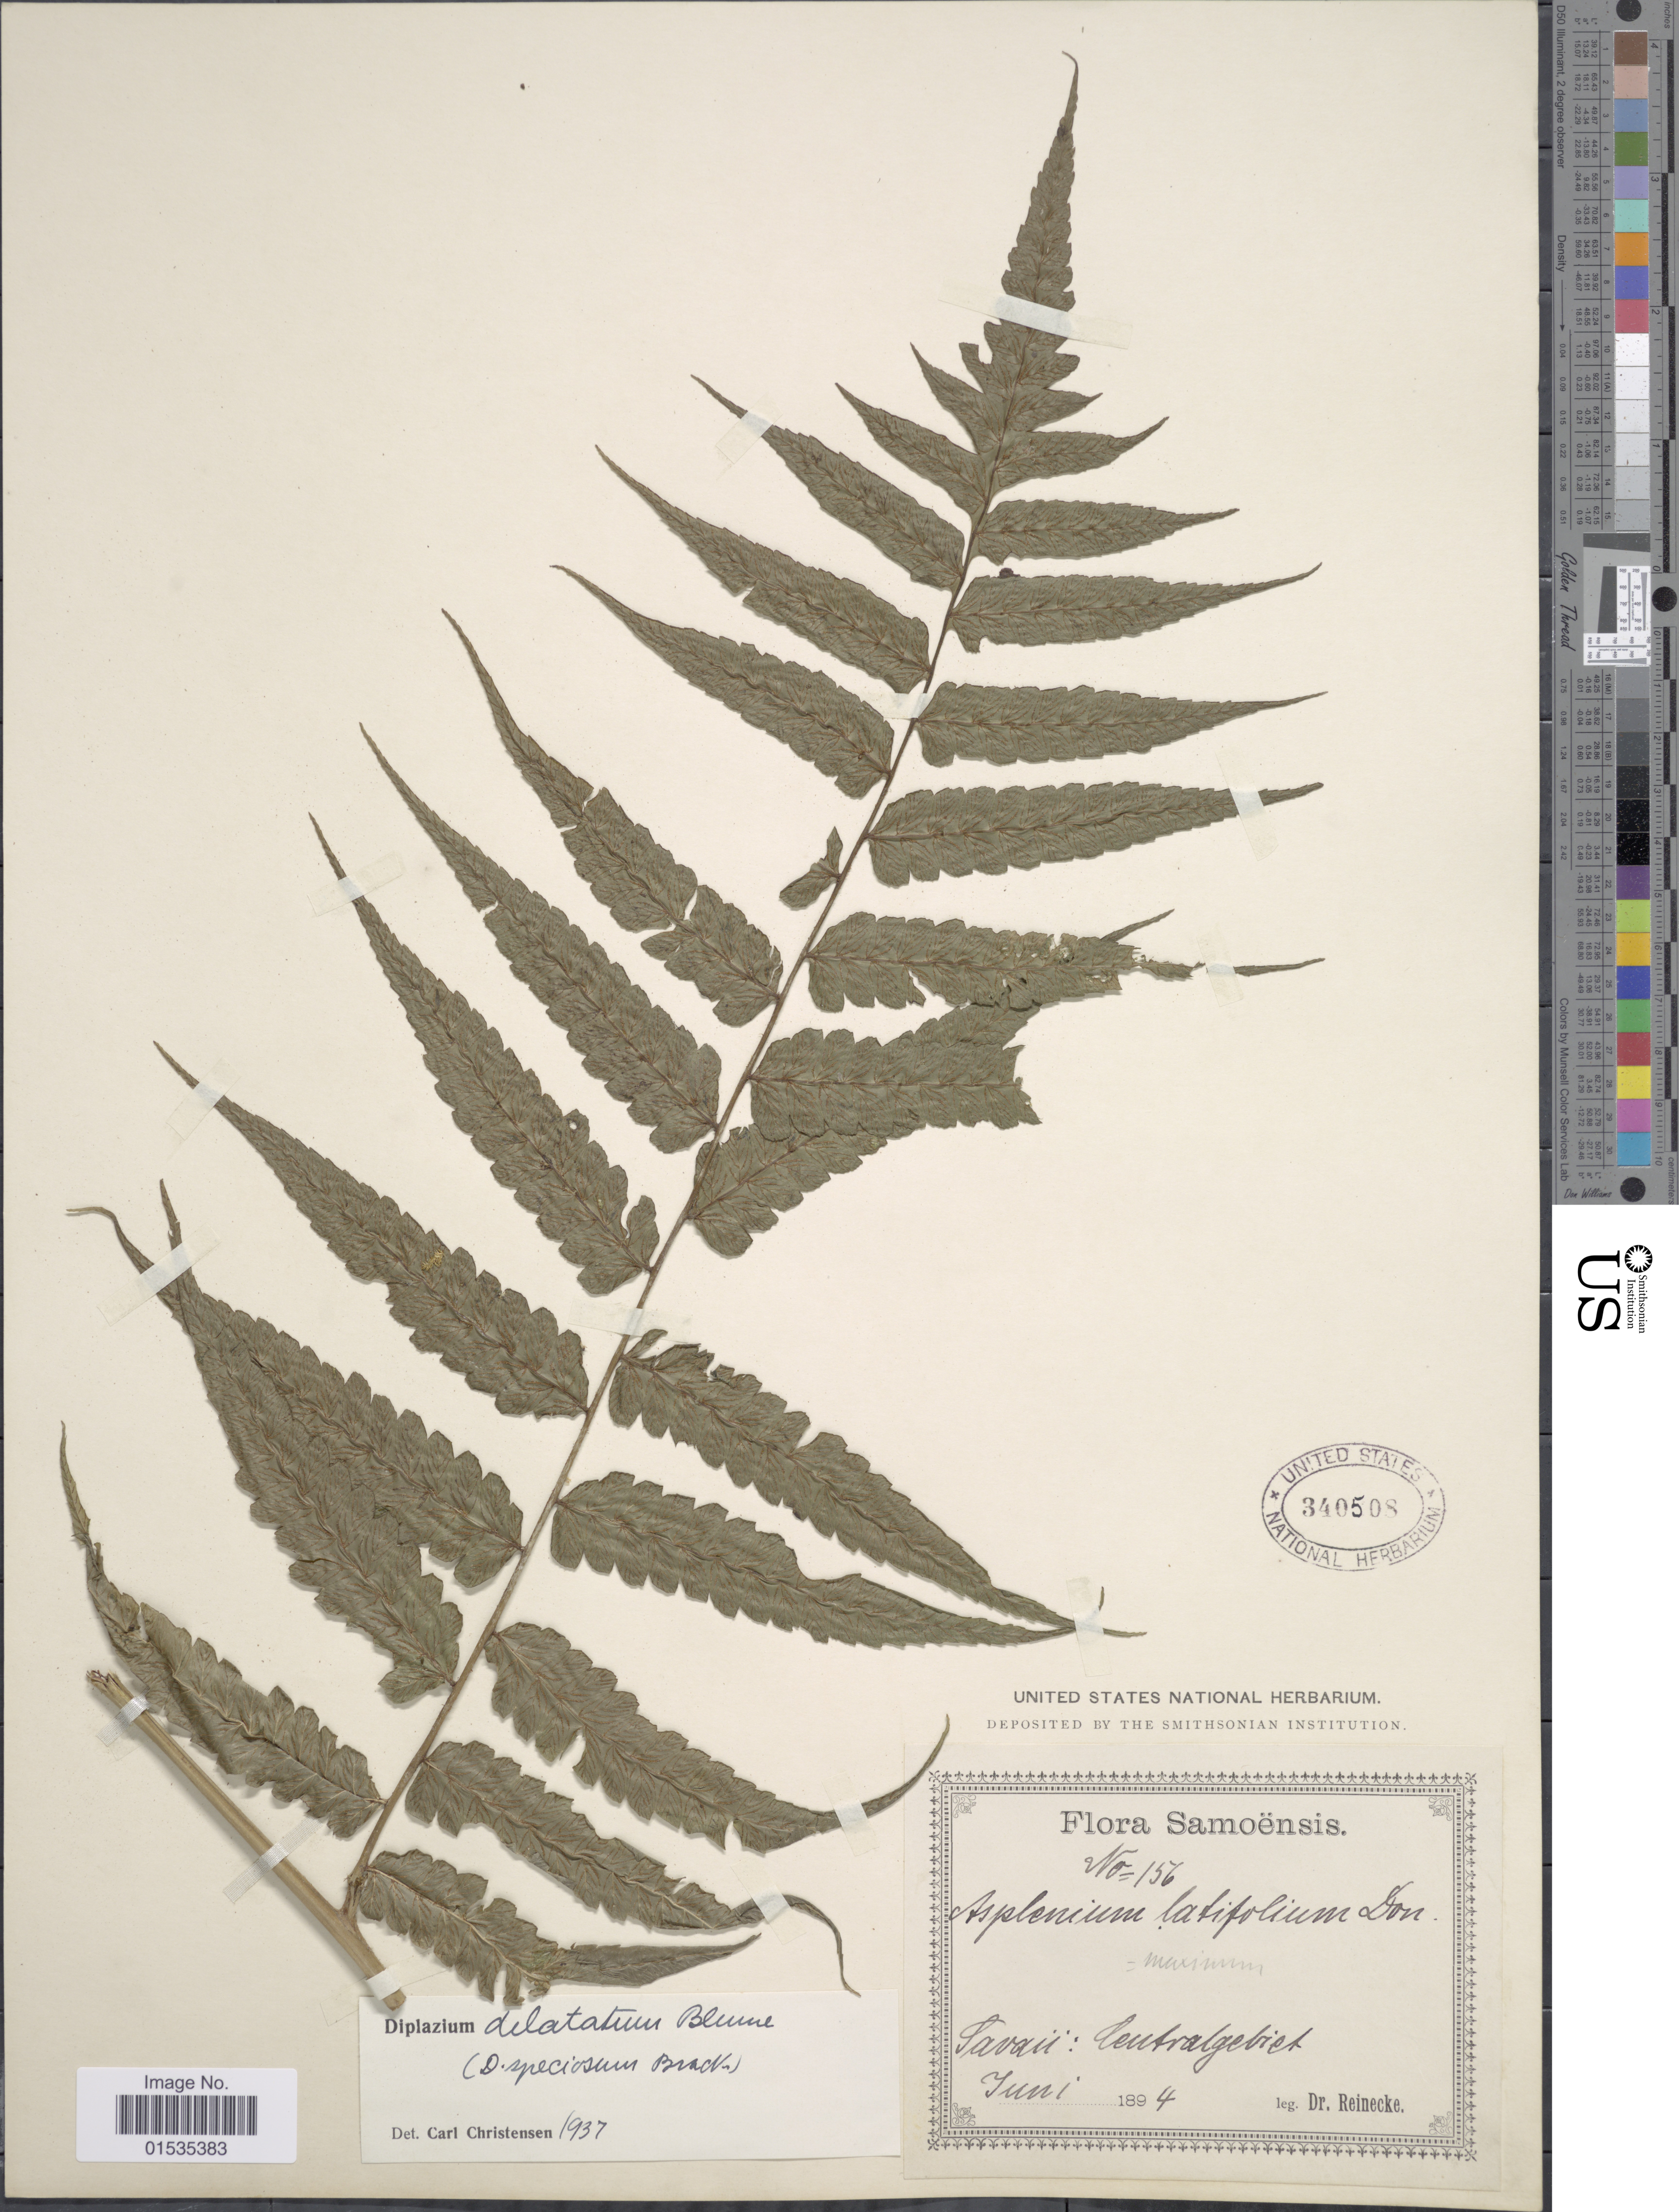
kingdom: Plantae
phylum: Tracheophyta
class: Polypodiopsida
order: Polypodiales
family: Athyriaceae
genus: Diplazium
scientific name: Diplazium dilatatum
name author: Blume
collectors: -- Reinecke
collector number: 156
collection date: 1894-06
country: Samoa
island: Savai'i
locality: Samoa, Savaii: Teutralgebieb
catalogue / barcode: US 340508